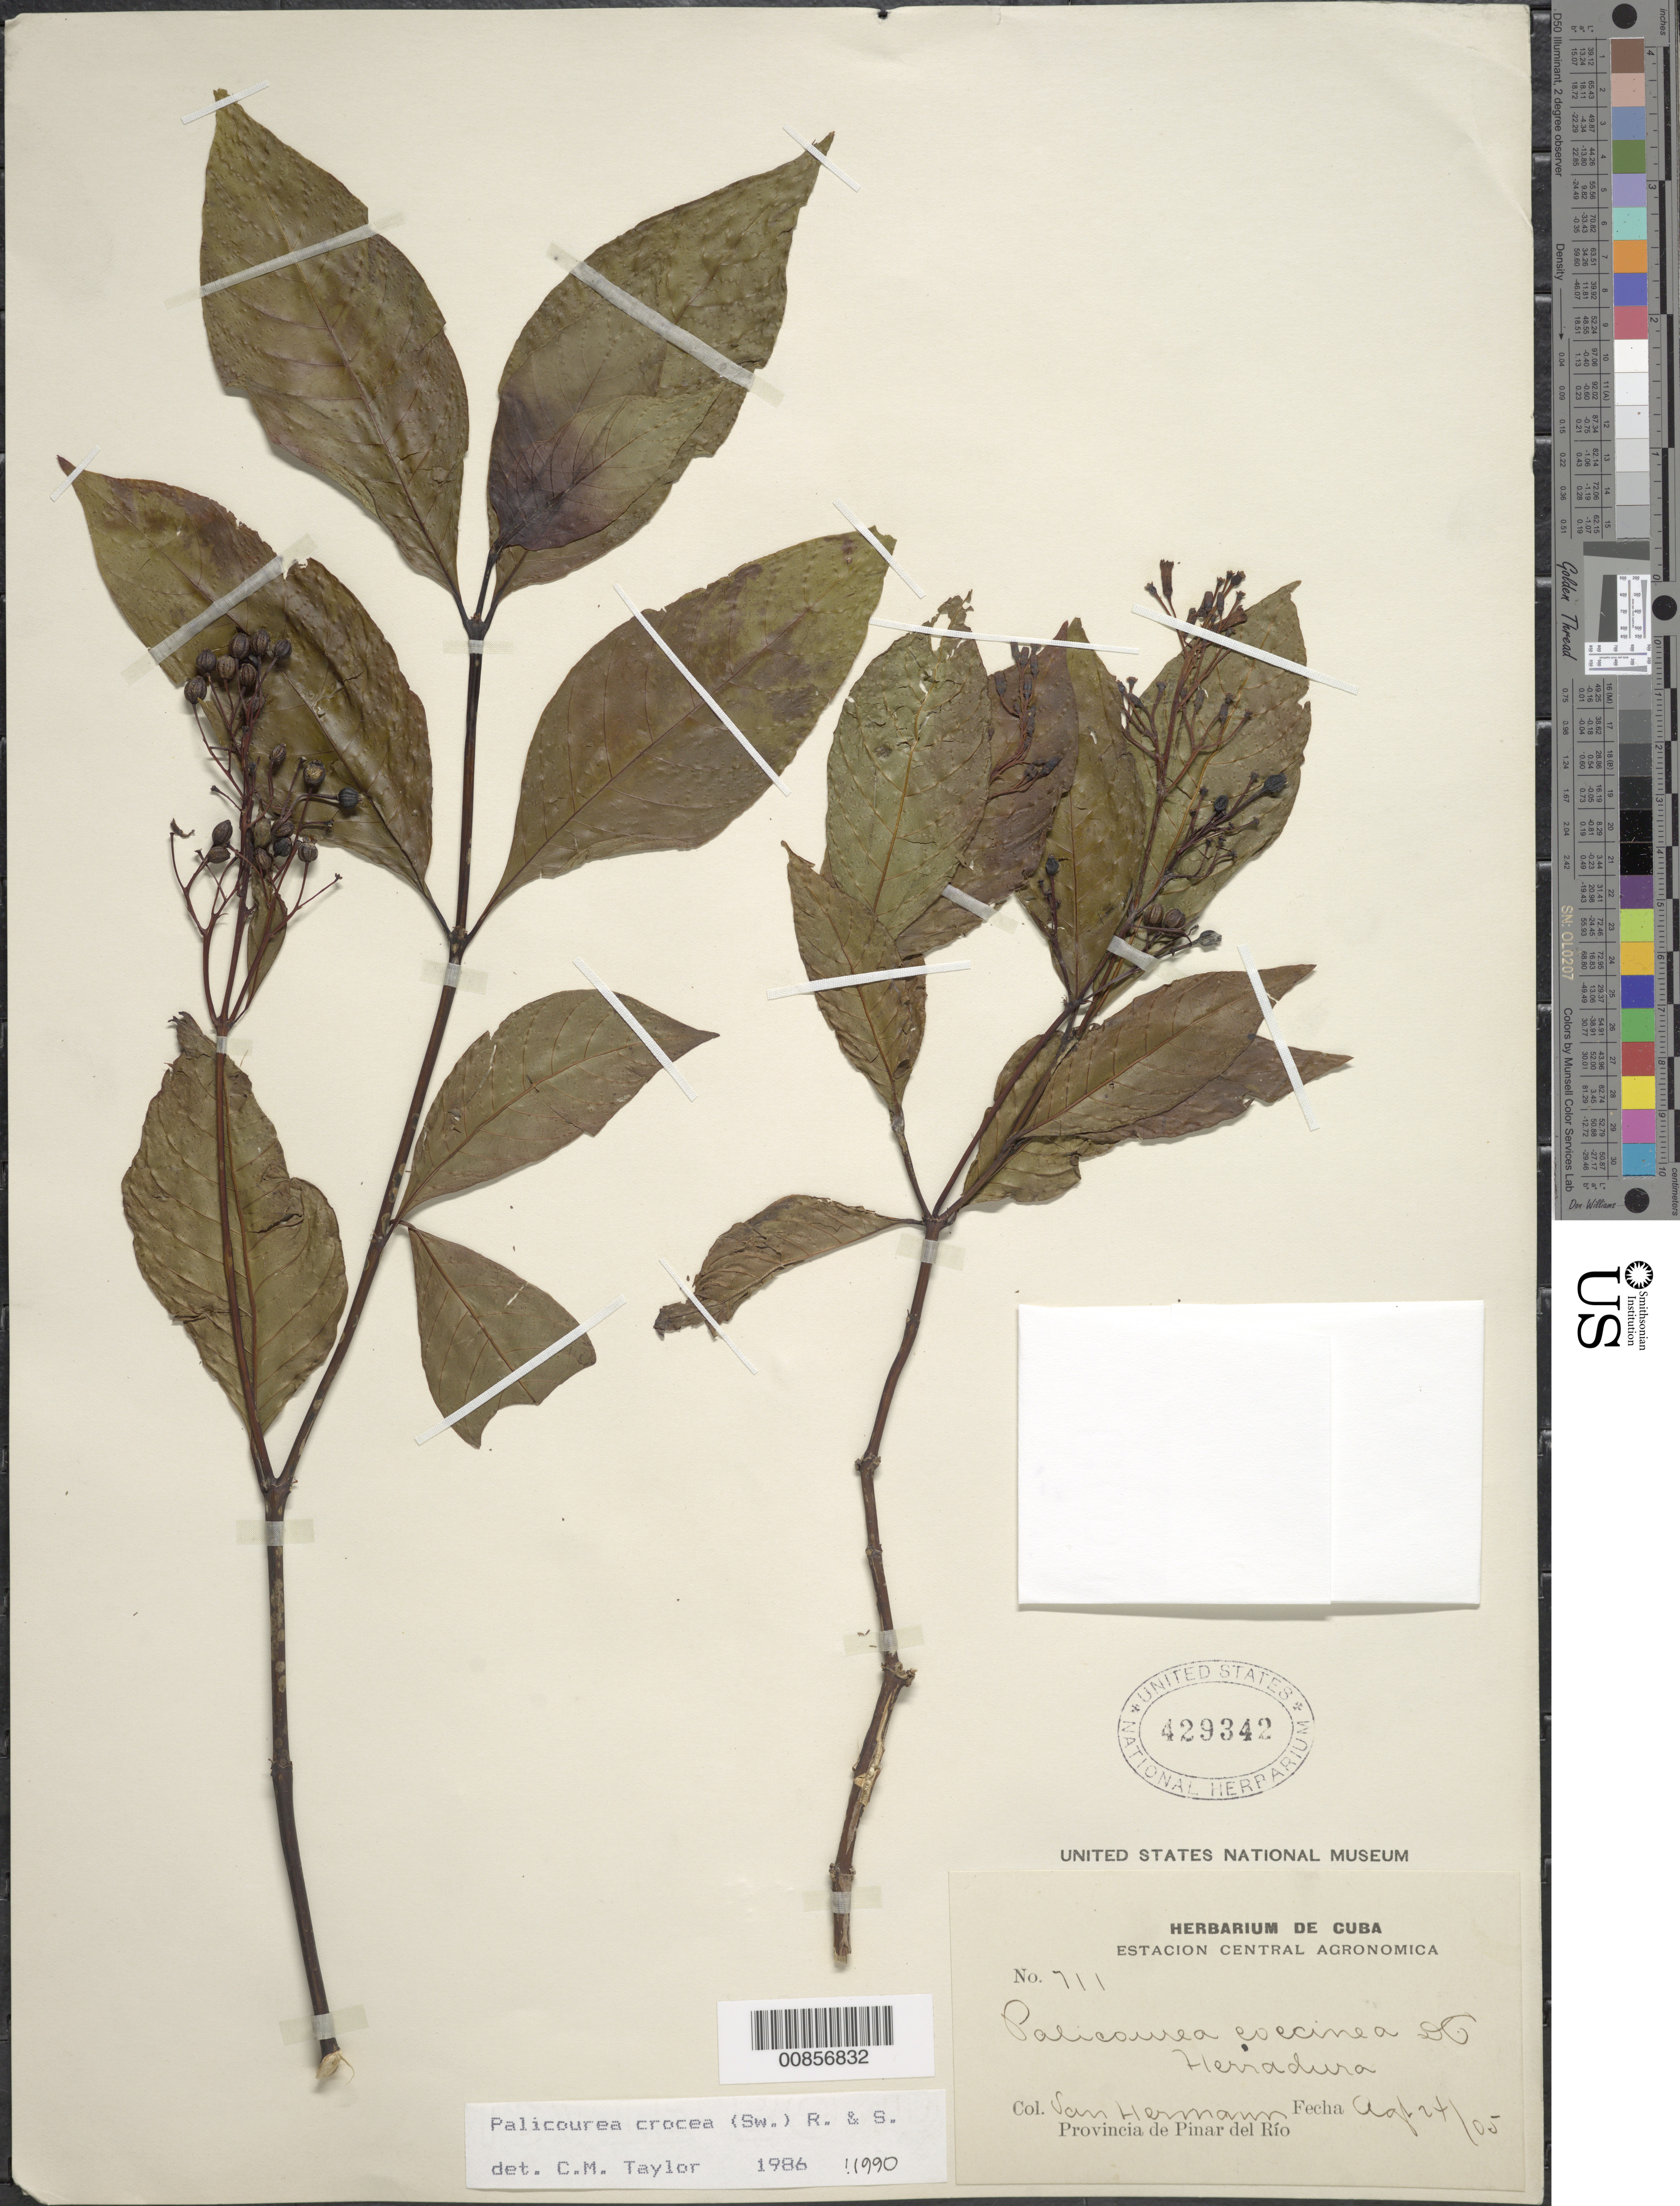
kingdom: Plantae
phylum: Tracheophyta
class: Magnoliopsida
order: Gentianales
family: Rubiaceae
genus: Palicourea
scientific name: Palicourea crocea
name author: (Sw.) Schult.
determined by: Taylor, Charlotte M.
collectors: H. A. Van Hermann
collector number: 711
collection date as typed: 24 Aug 1905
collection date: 1905-08-24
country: Cuba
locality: Herradura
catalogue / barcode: US 429342